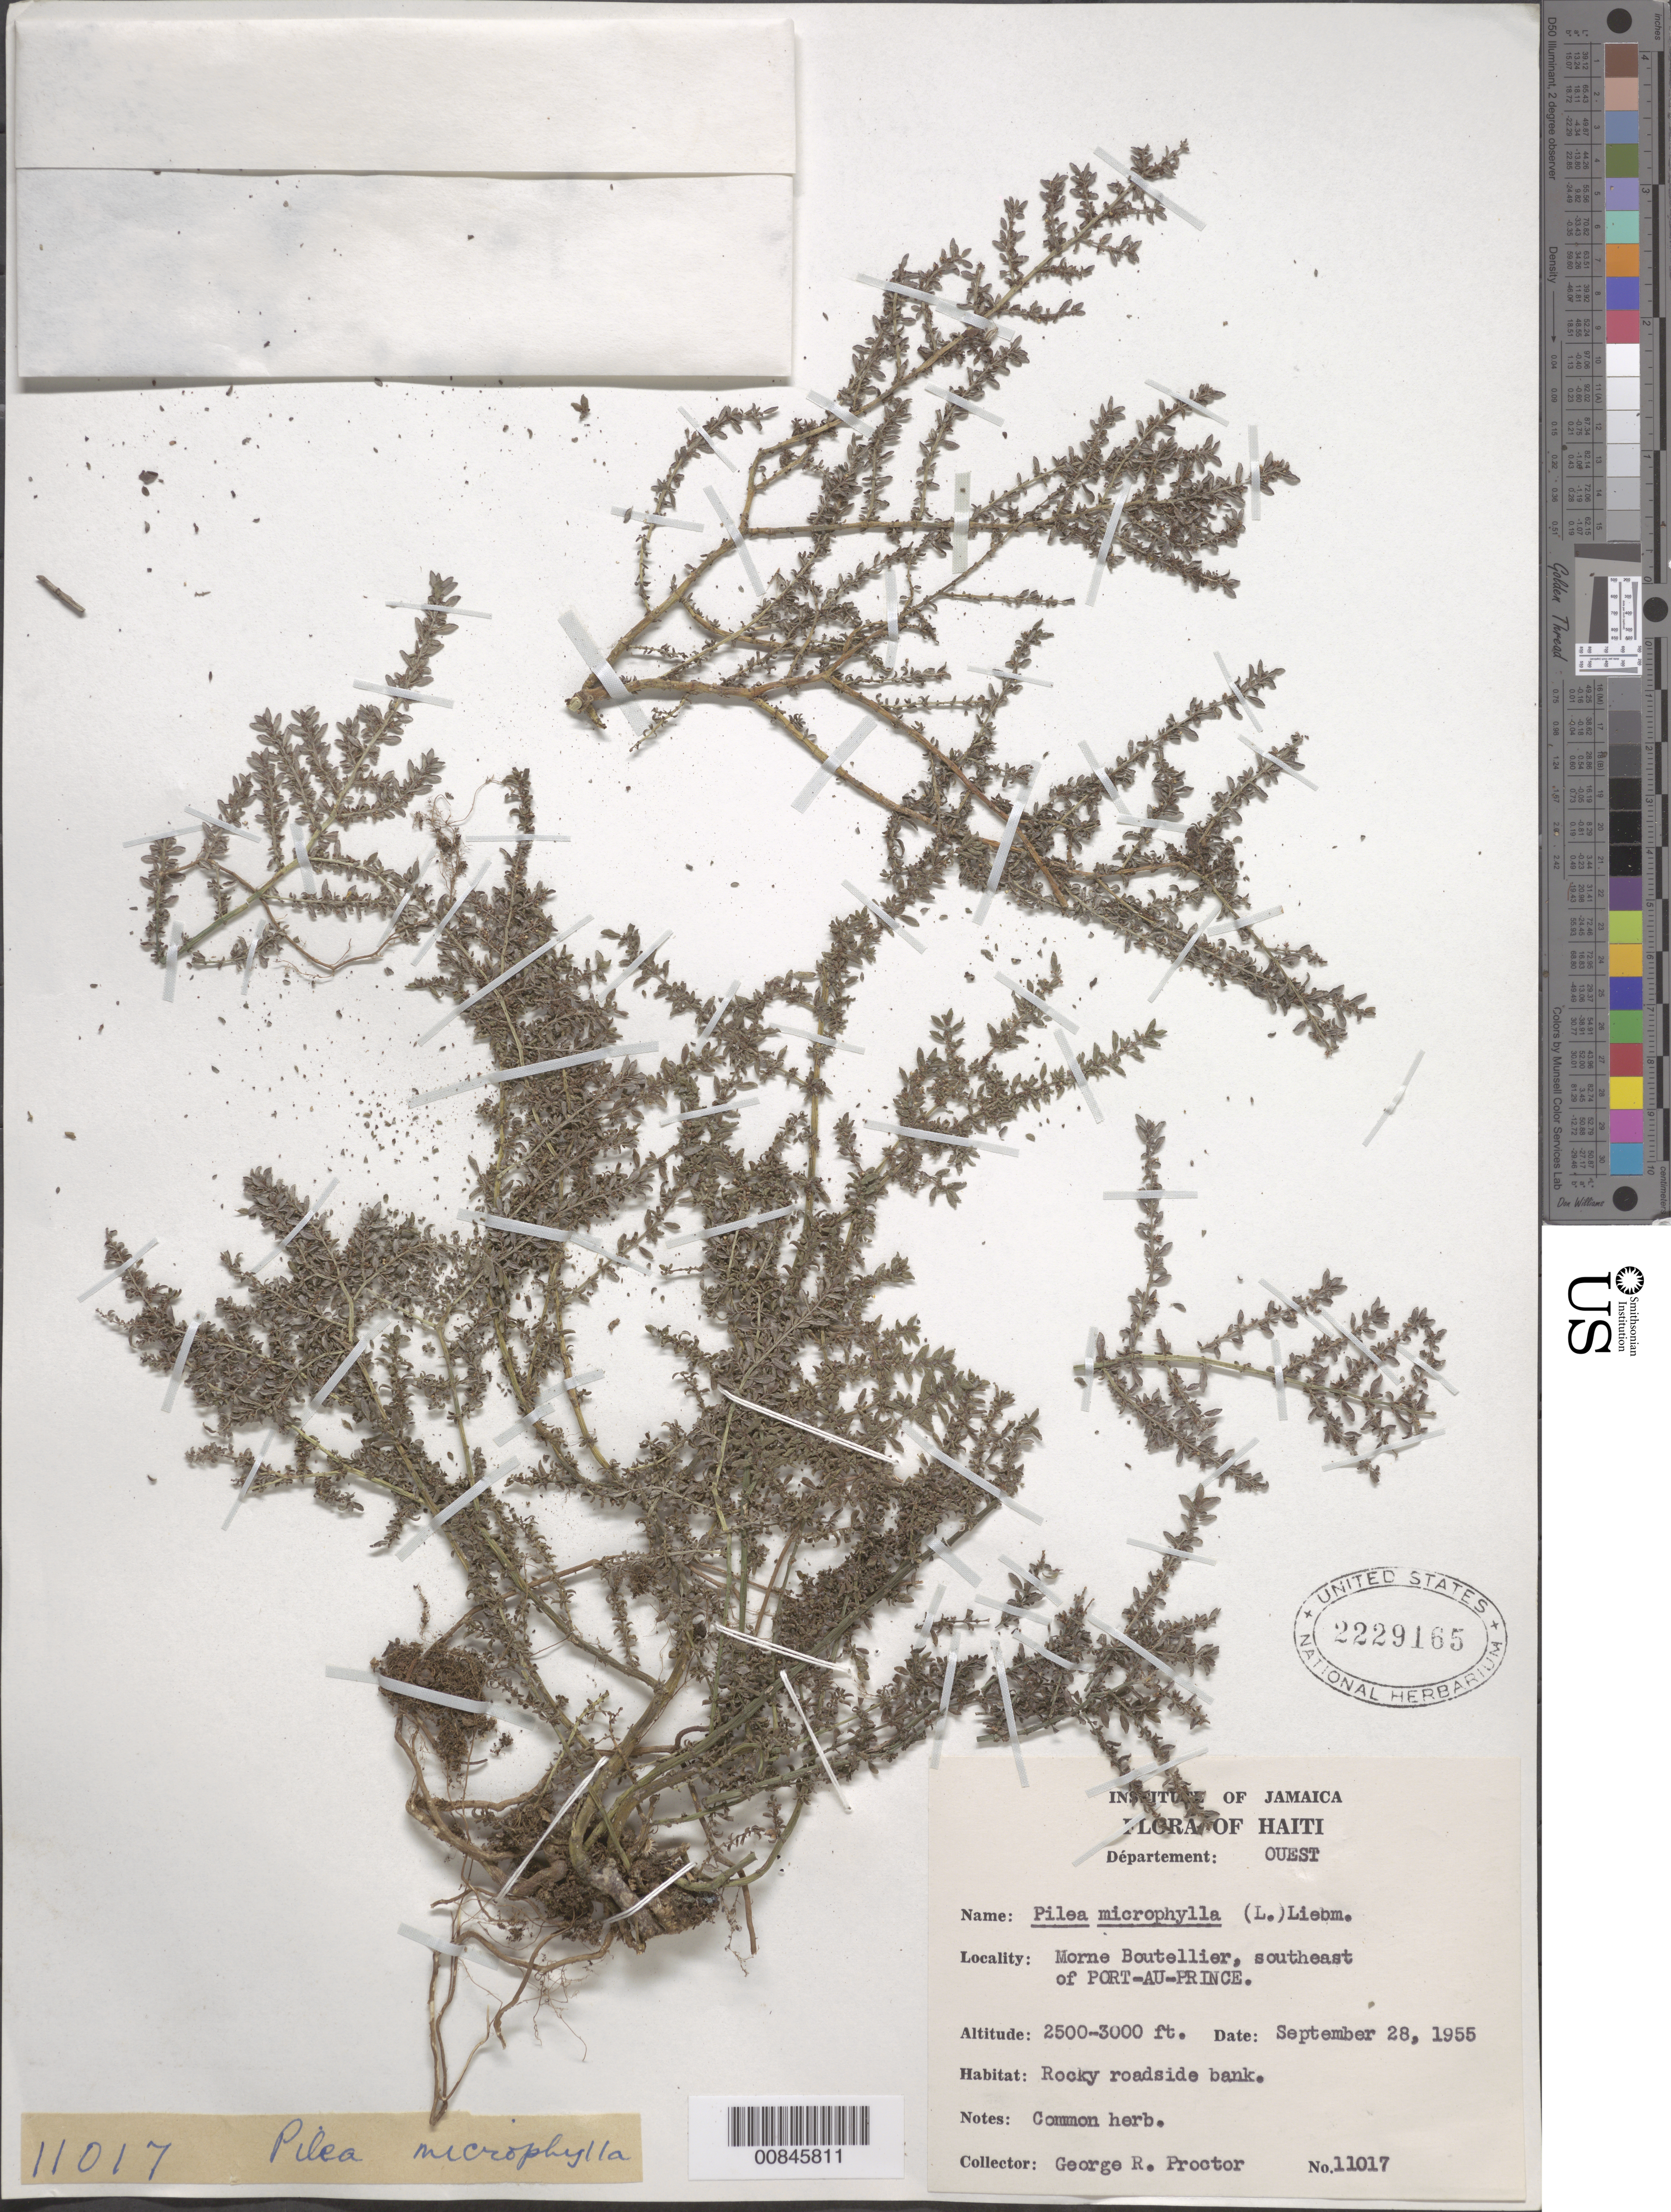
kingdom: Plantae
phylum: Tracheophyta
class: Magnoliopsida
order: Rosales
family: Urticaceae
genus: Pilea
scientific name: Pilea microphylla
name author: (L.) Liebm.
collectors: G. R. Proctor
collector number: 11017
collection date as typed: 28 Sep 1955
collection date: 1955-09-28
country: Haiti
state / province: Ouest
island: Hispaniola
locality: Morne Boutellier, southeast of Port-au-Prince.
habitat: Rocky roadside bank.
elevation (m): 762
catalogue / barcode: US 2229165